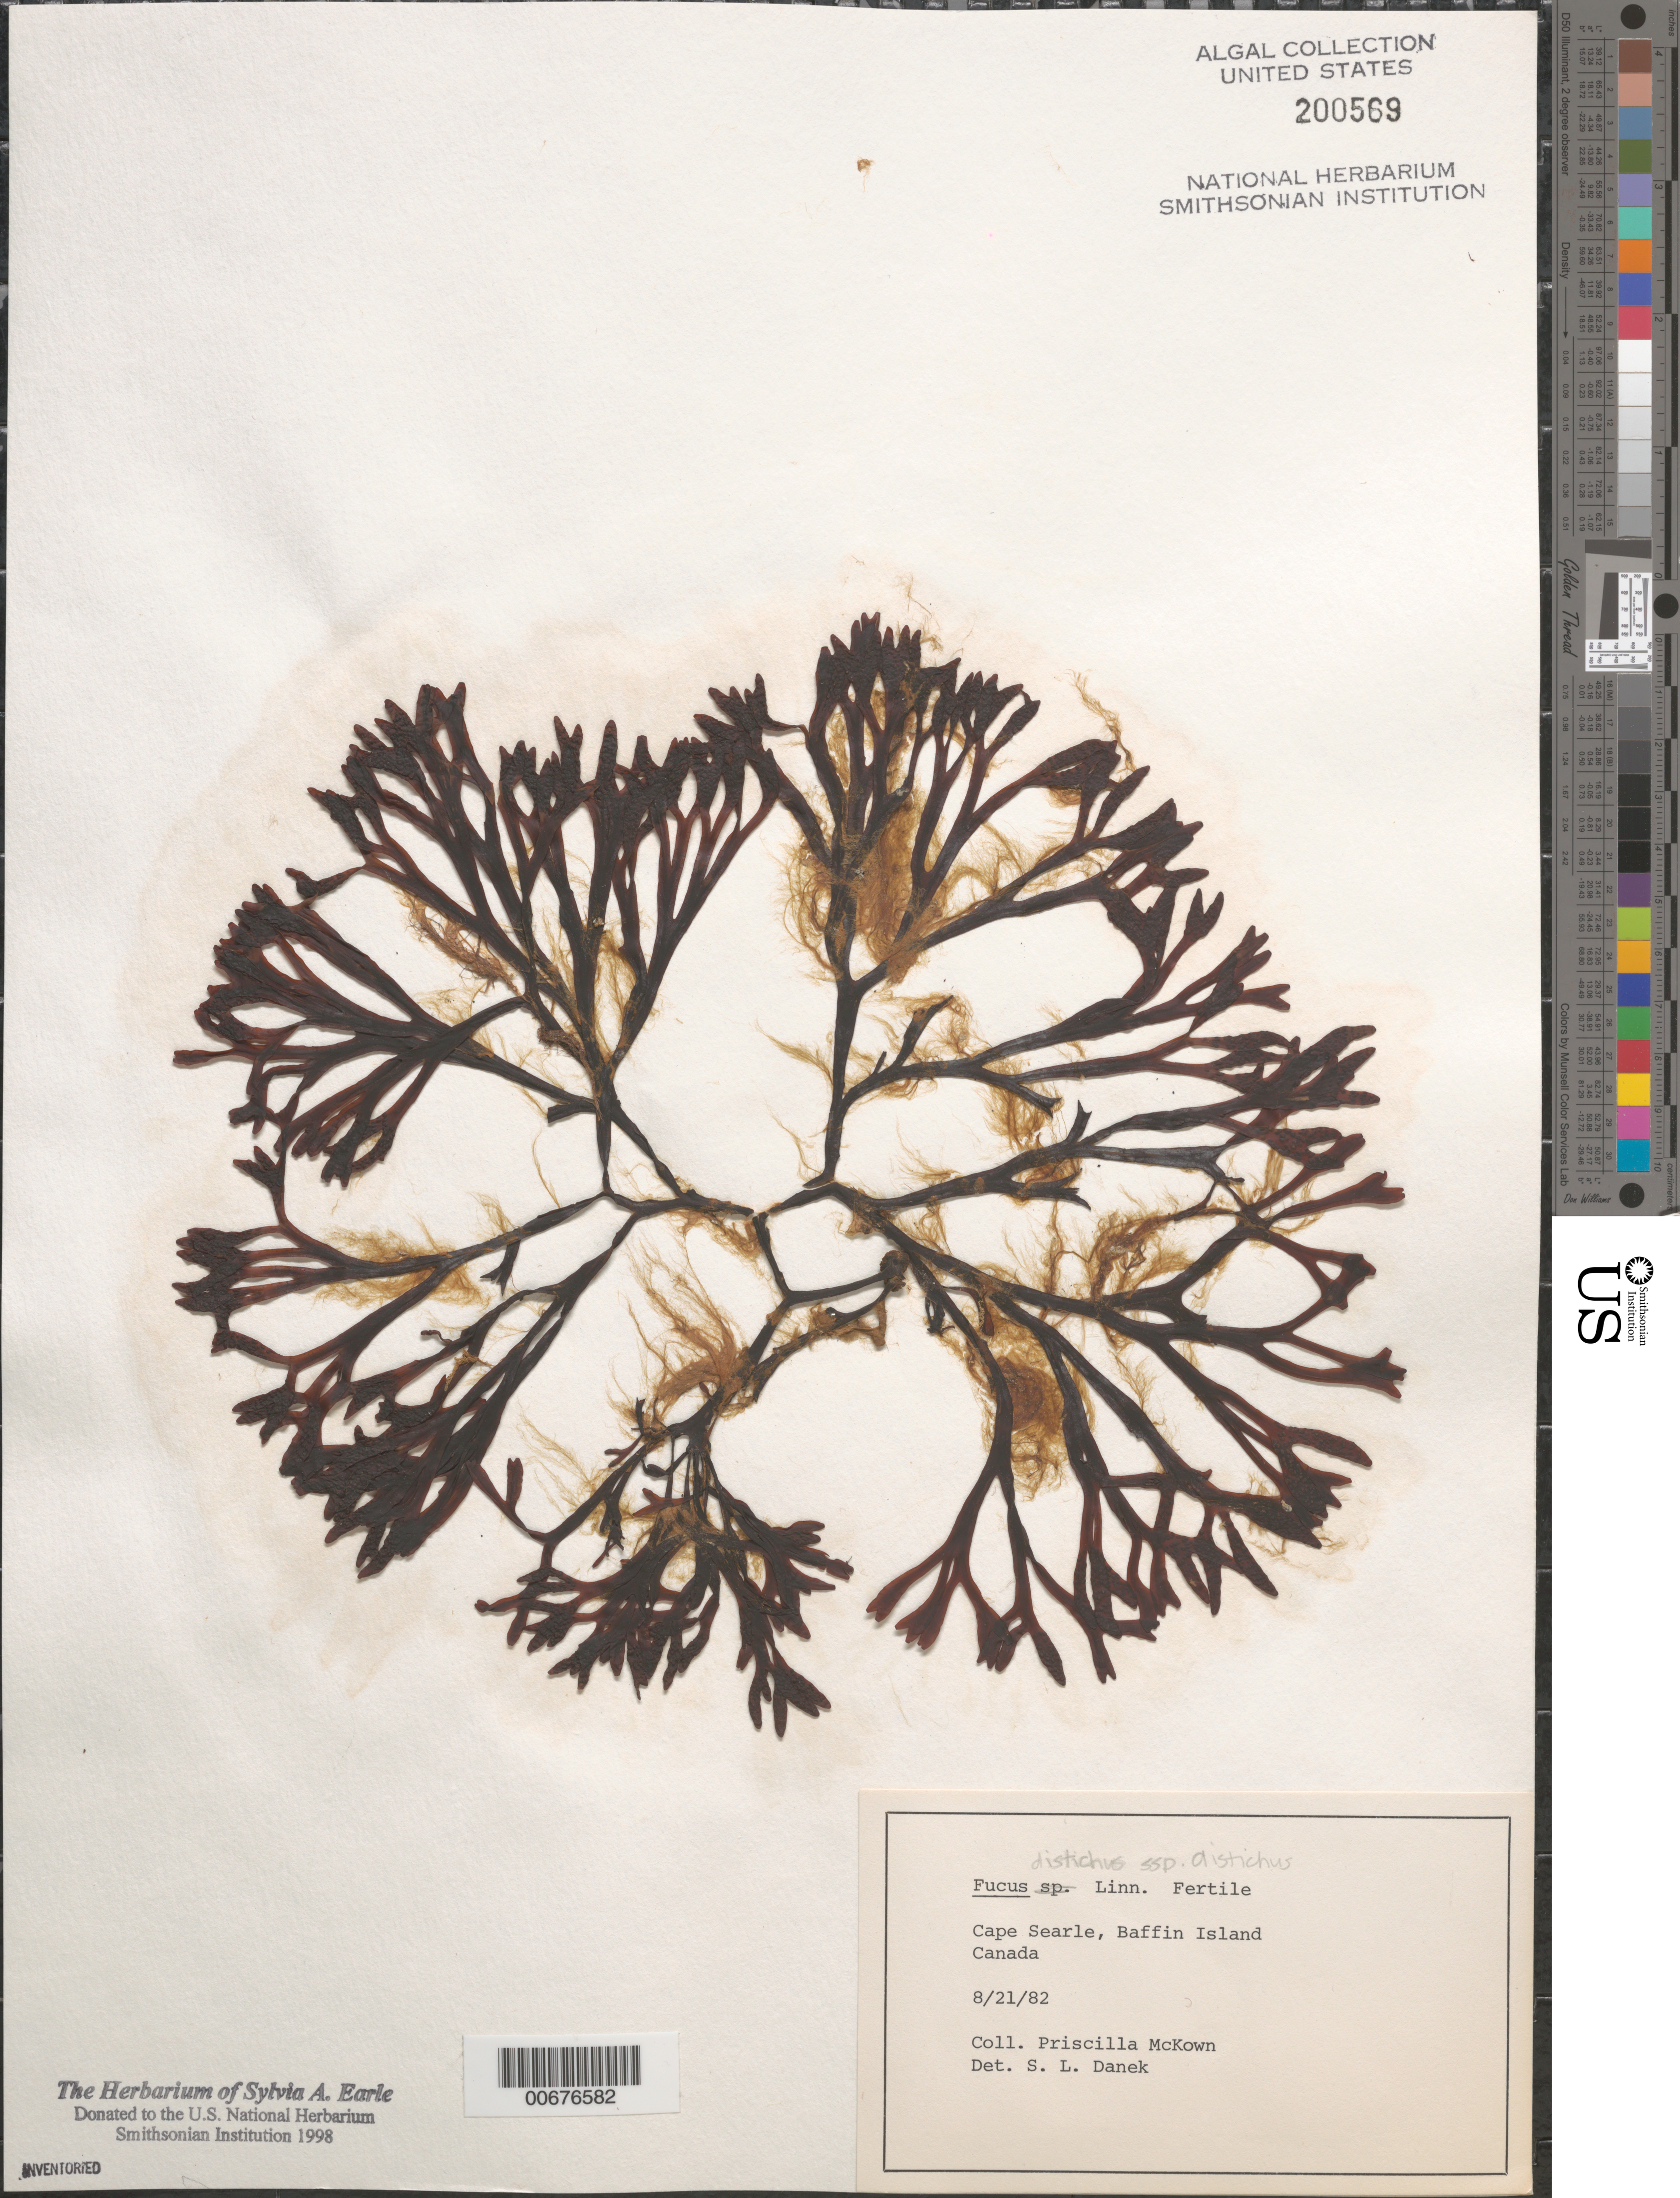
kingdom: Chromista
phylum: Ochrophyta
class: Phaeophyceae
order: Fucales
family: Fucaceae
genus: Fucus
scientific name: Fucus distichus subsp. distichus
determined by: Danek, S. L.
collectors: P. McKown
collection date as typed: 21 Aug 1982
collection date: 1982-08-21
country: Canada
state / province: Nunavut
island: Baffin Island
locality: Cape Searle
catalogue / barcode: US 200569